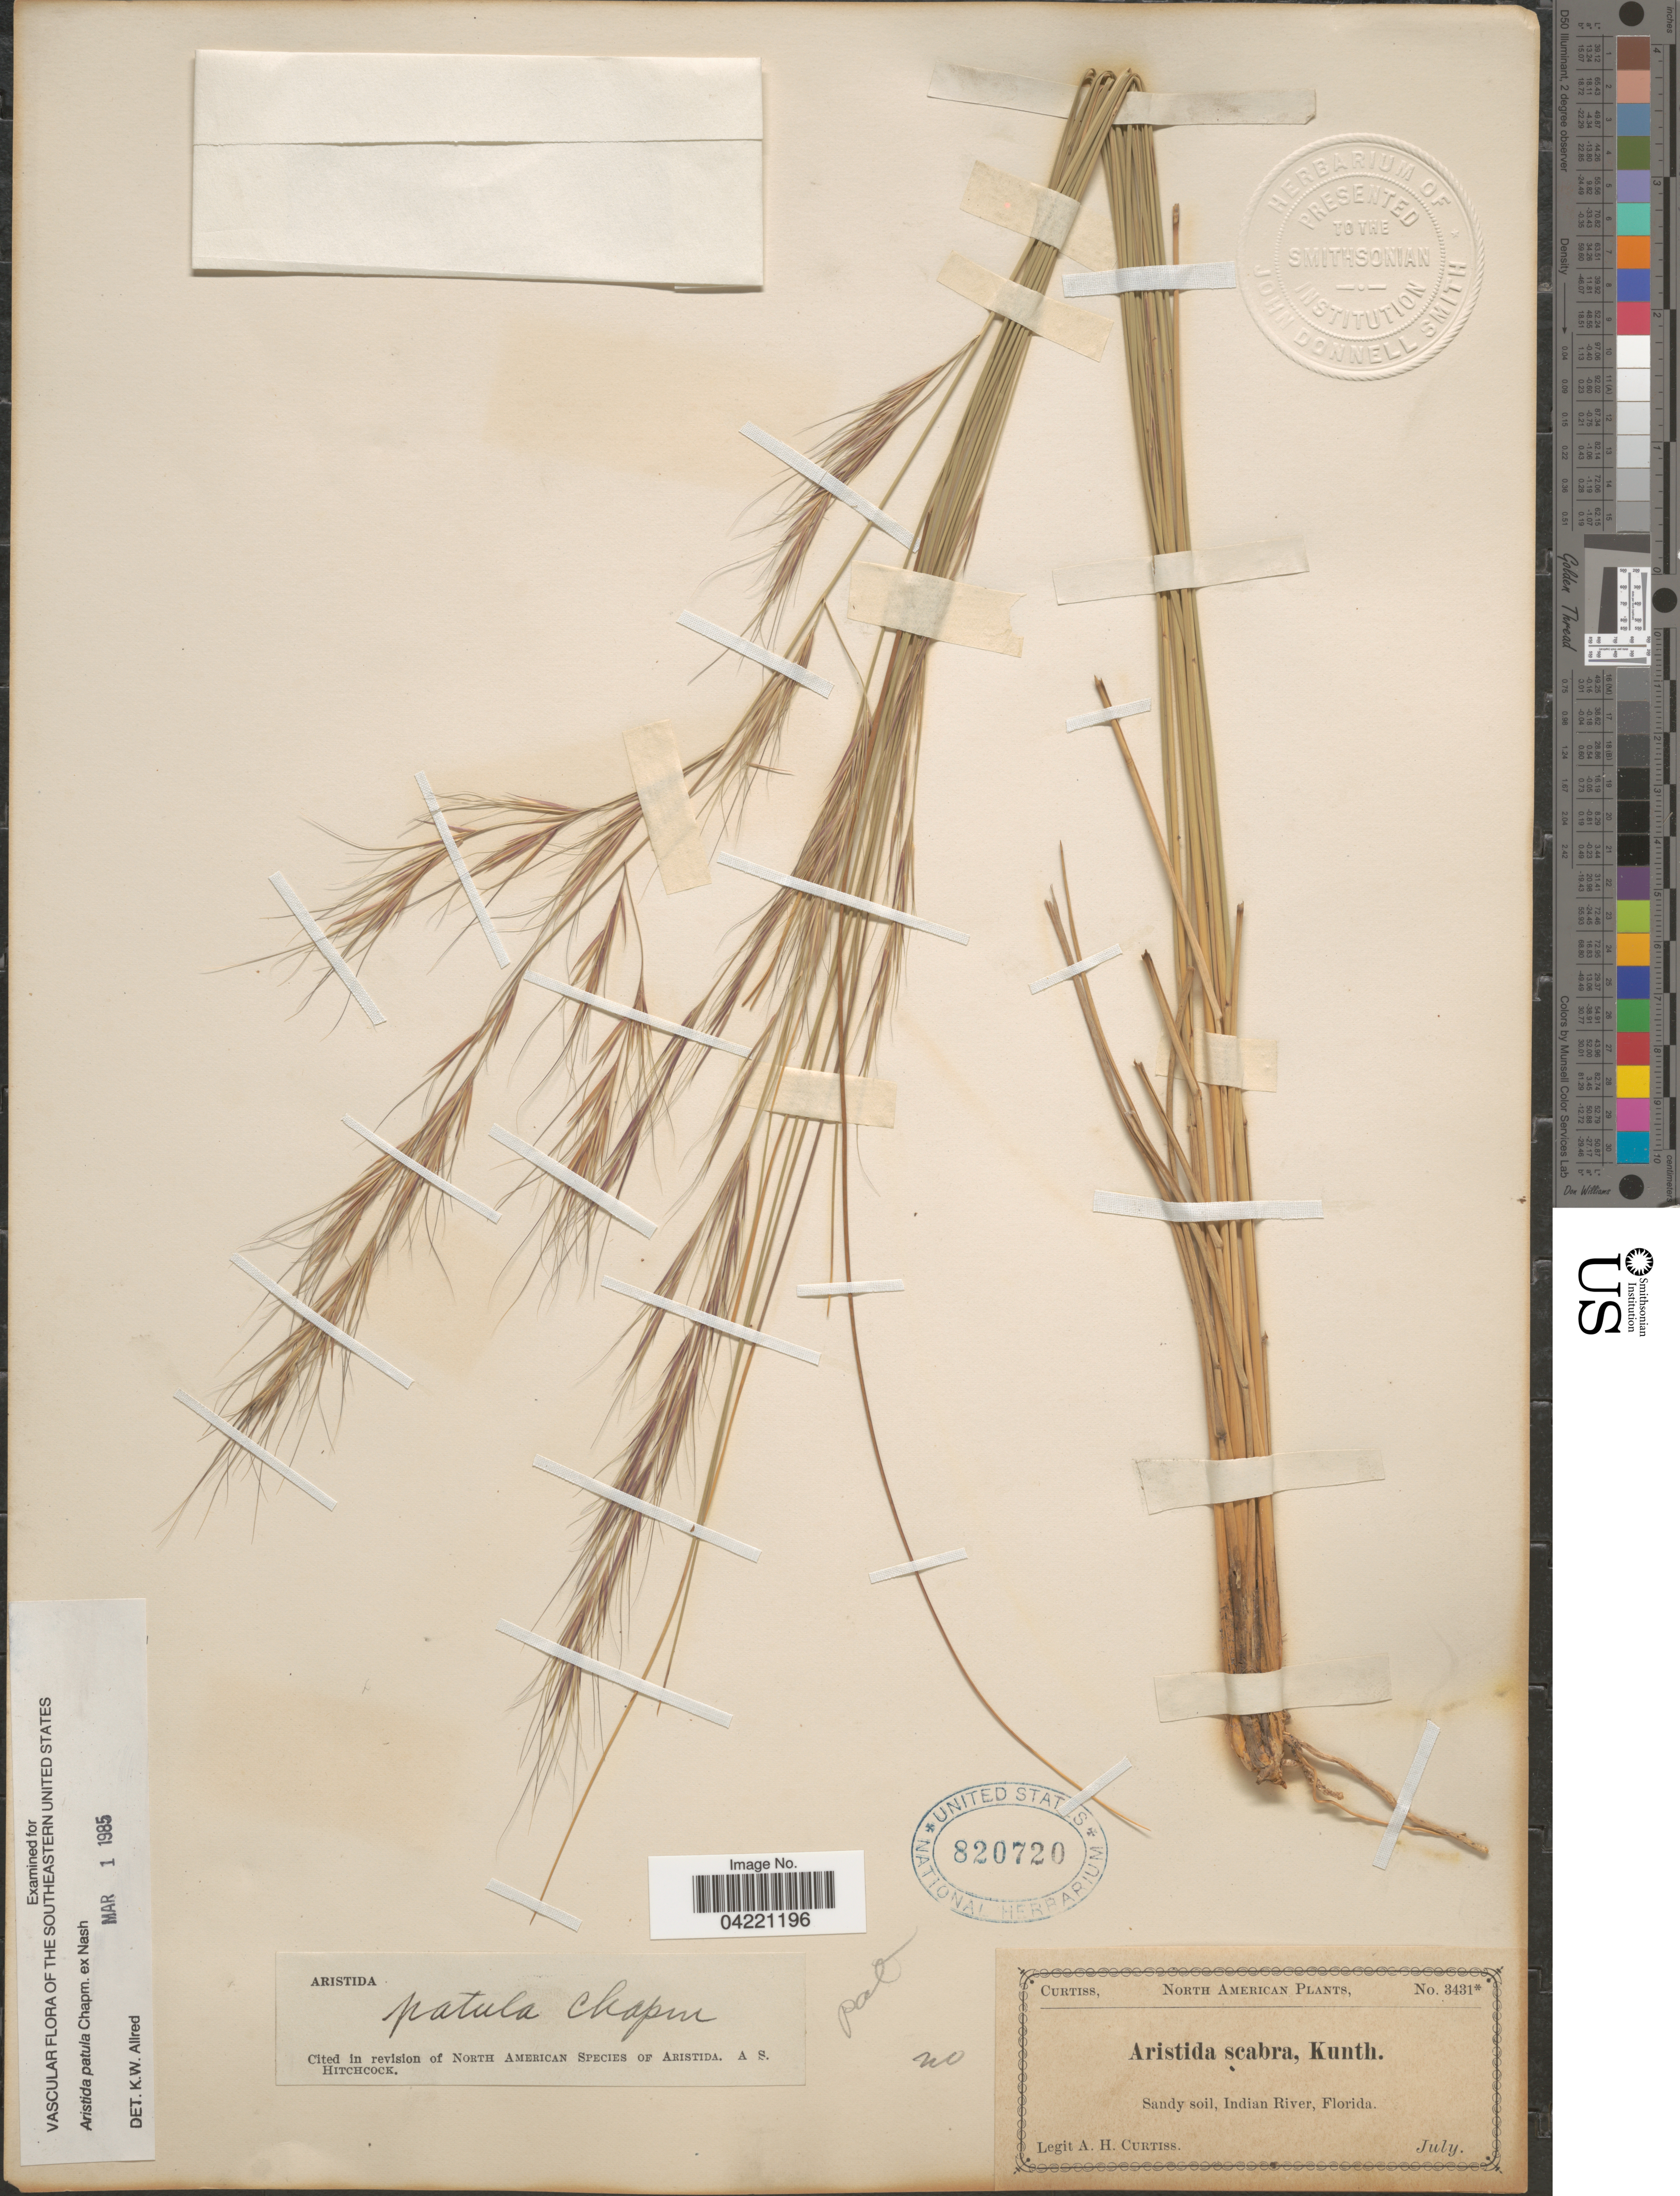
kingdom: Plantae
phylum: Tracheophyta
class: Liliopsida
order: Poales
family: Poaceae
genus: Aristida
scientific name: Aristida patula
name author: Chapm. ex Nash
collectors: A. H. Curtiss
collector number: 3431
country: United States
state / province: Florida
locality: Sandy soil, Indian River.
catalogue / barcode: US 820720